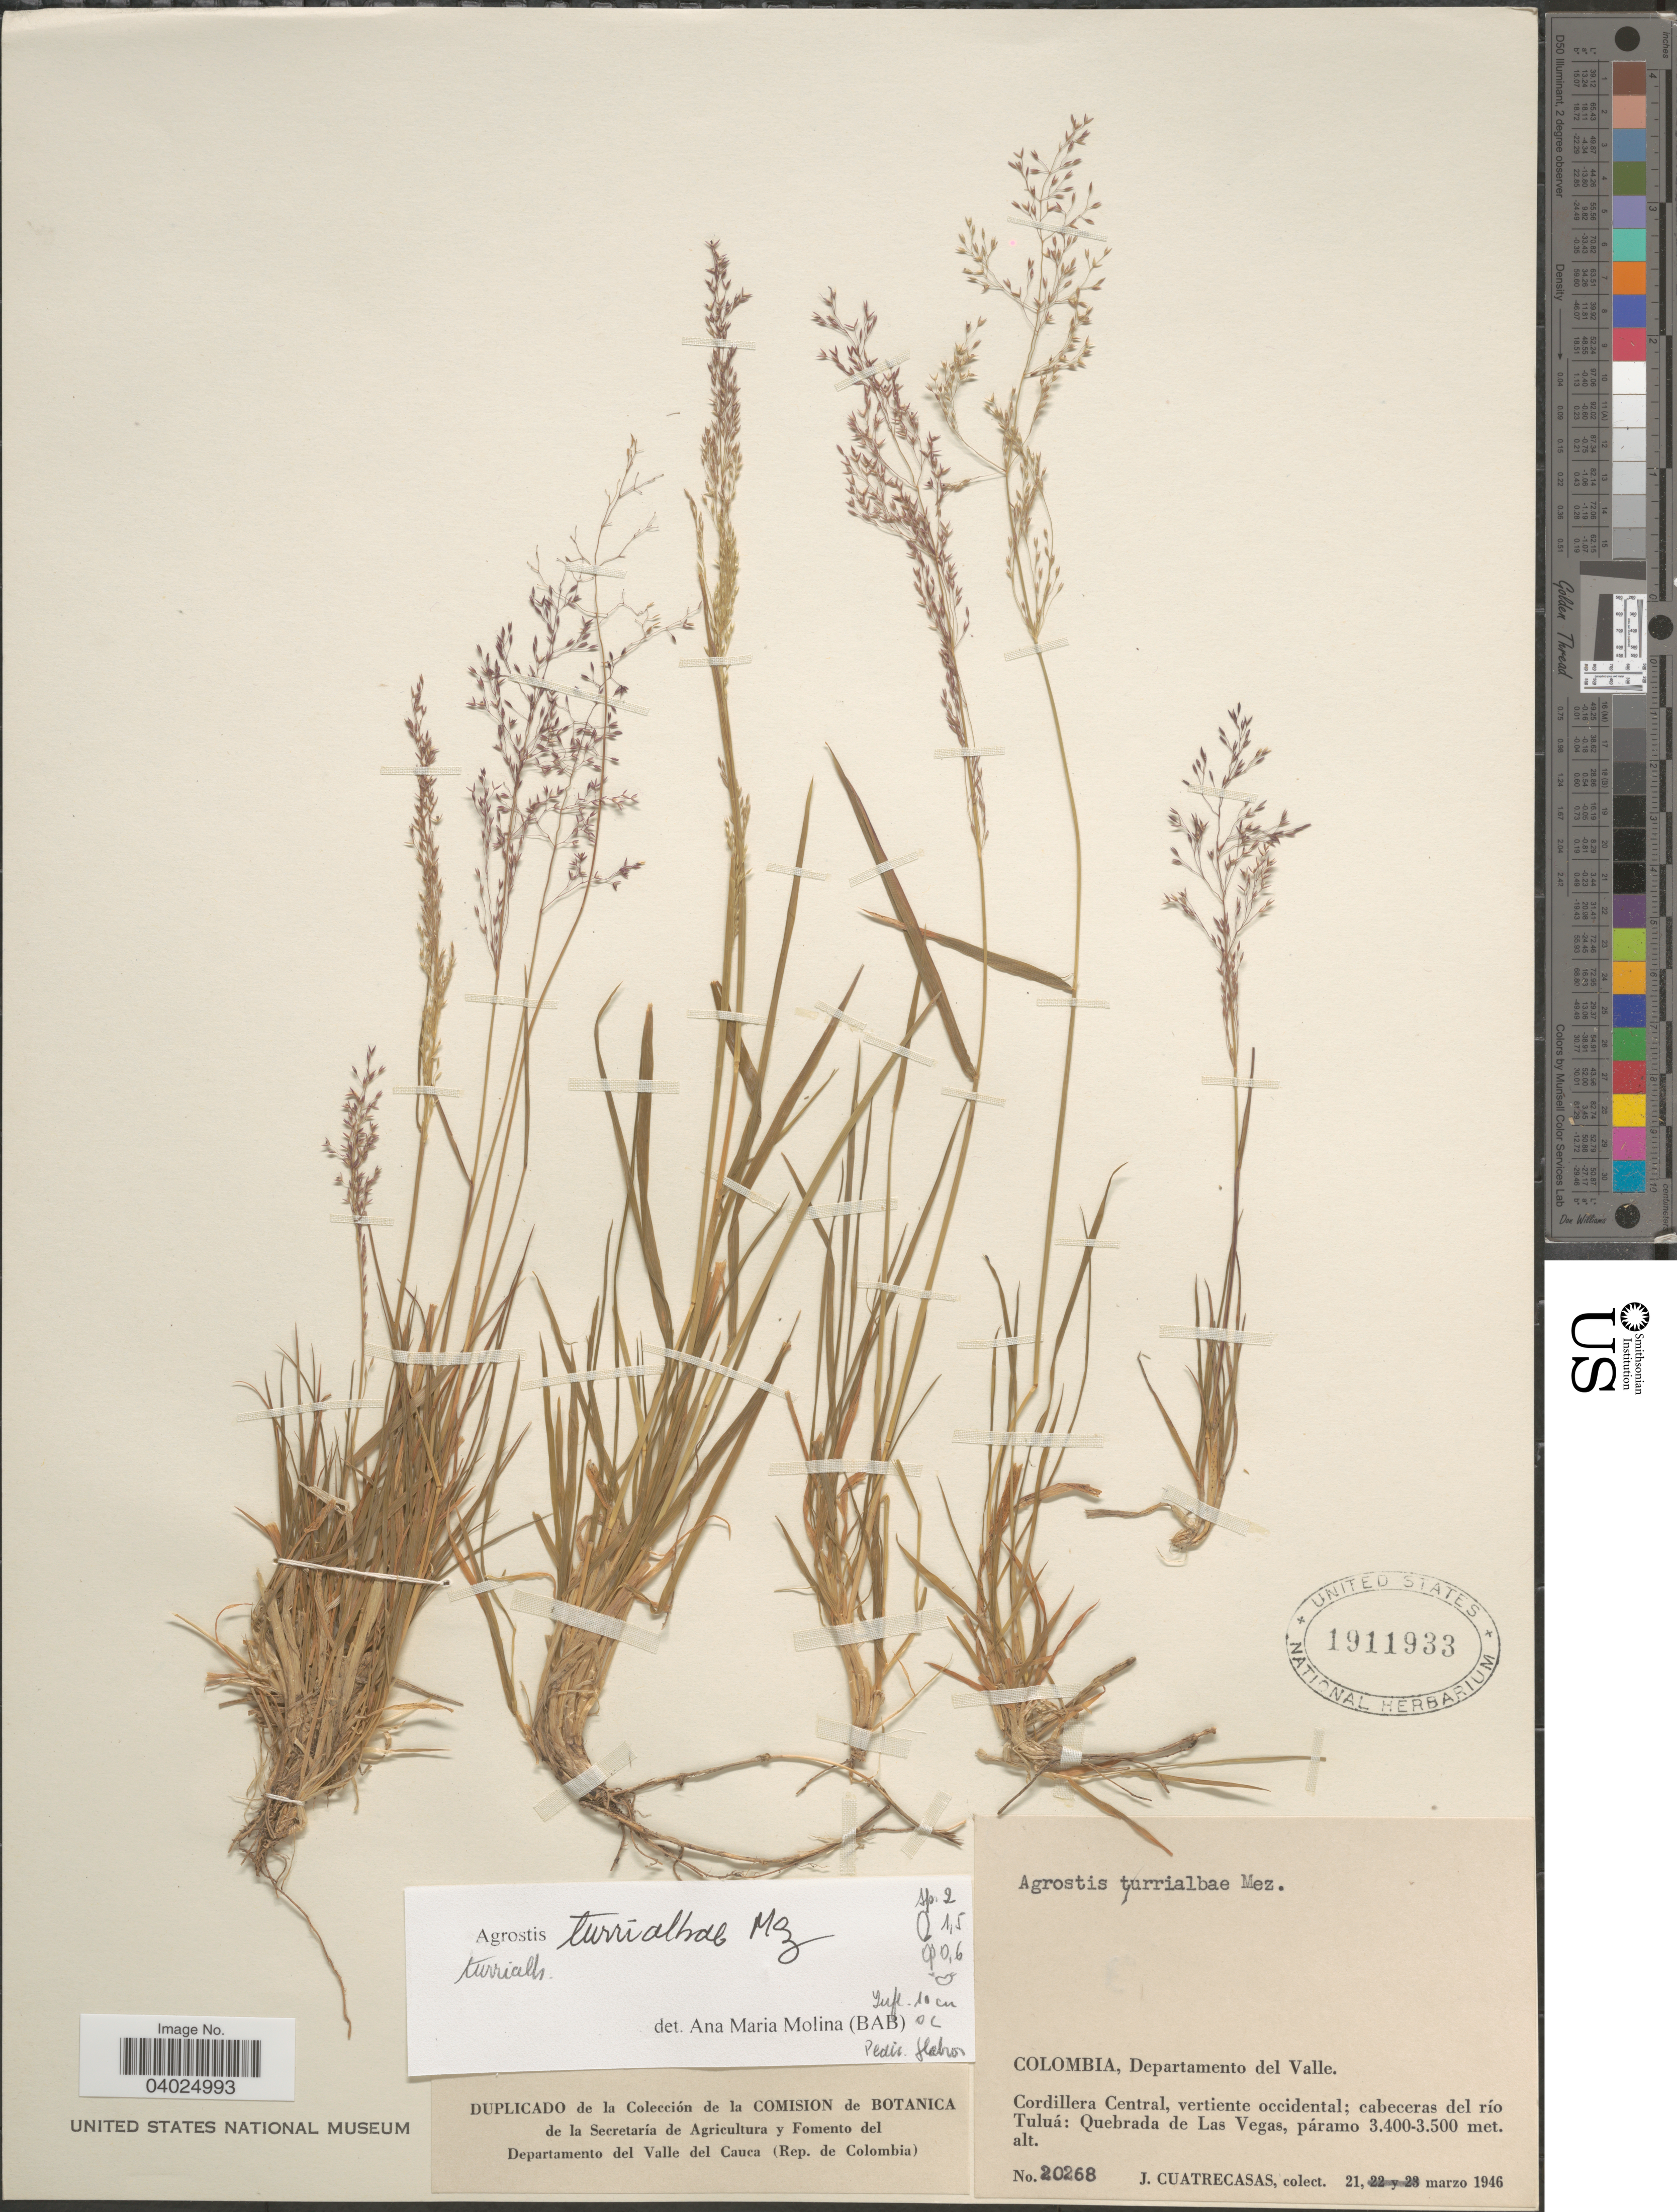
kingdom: Plantae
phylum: Tracheophyta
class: Liliopsida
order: Poales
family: Poaceae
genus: Agrostis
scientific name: Agrostis turrialbae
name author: Mez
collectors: J. Cuatrecasas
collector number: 20268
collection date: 1946-03-21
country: Colombia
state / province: Valle del Cauca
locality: Departamento del Valle. Cordillera Central, vertiente occidental; cabeceras del río Tuluá: Quebrada de Las Vegas.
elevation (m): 3400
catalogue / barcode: US 1911933